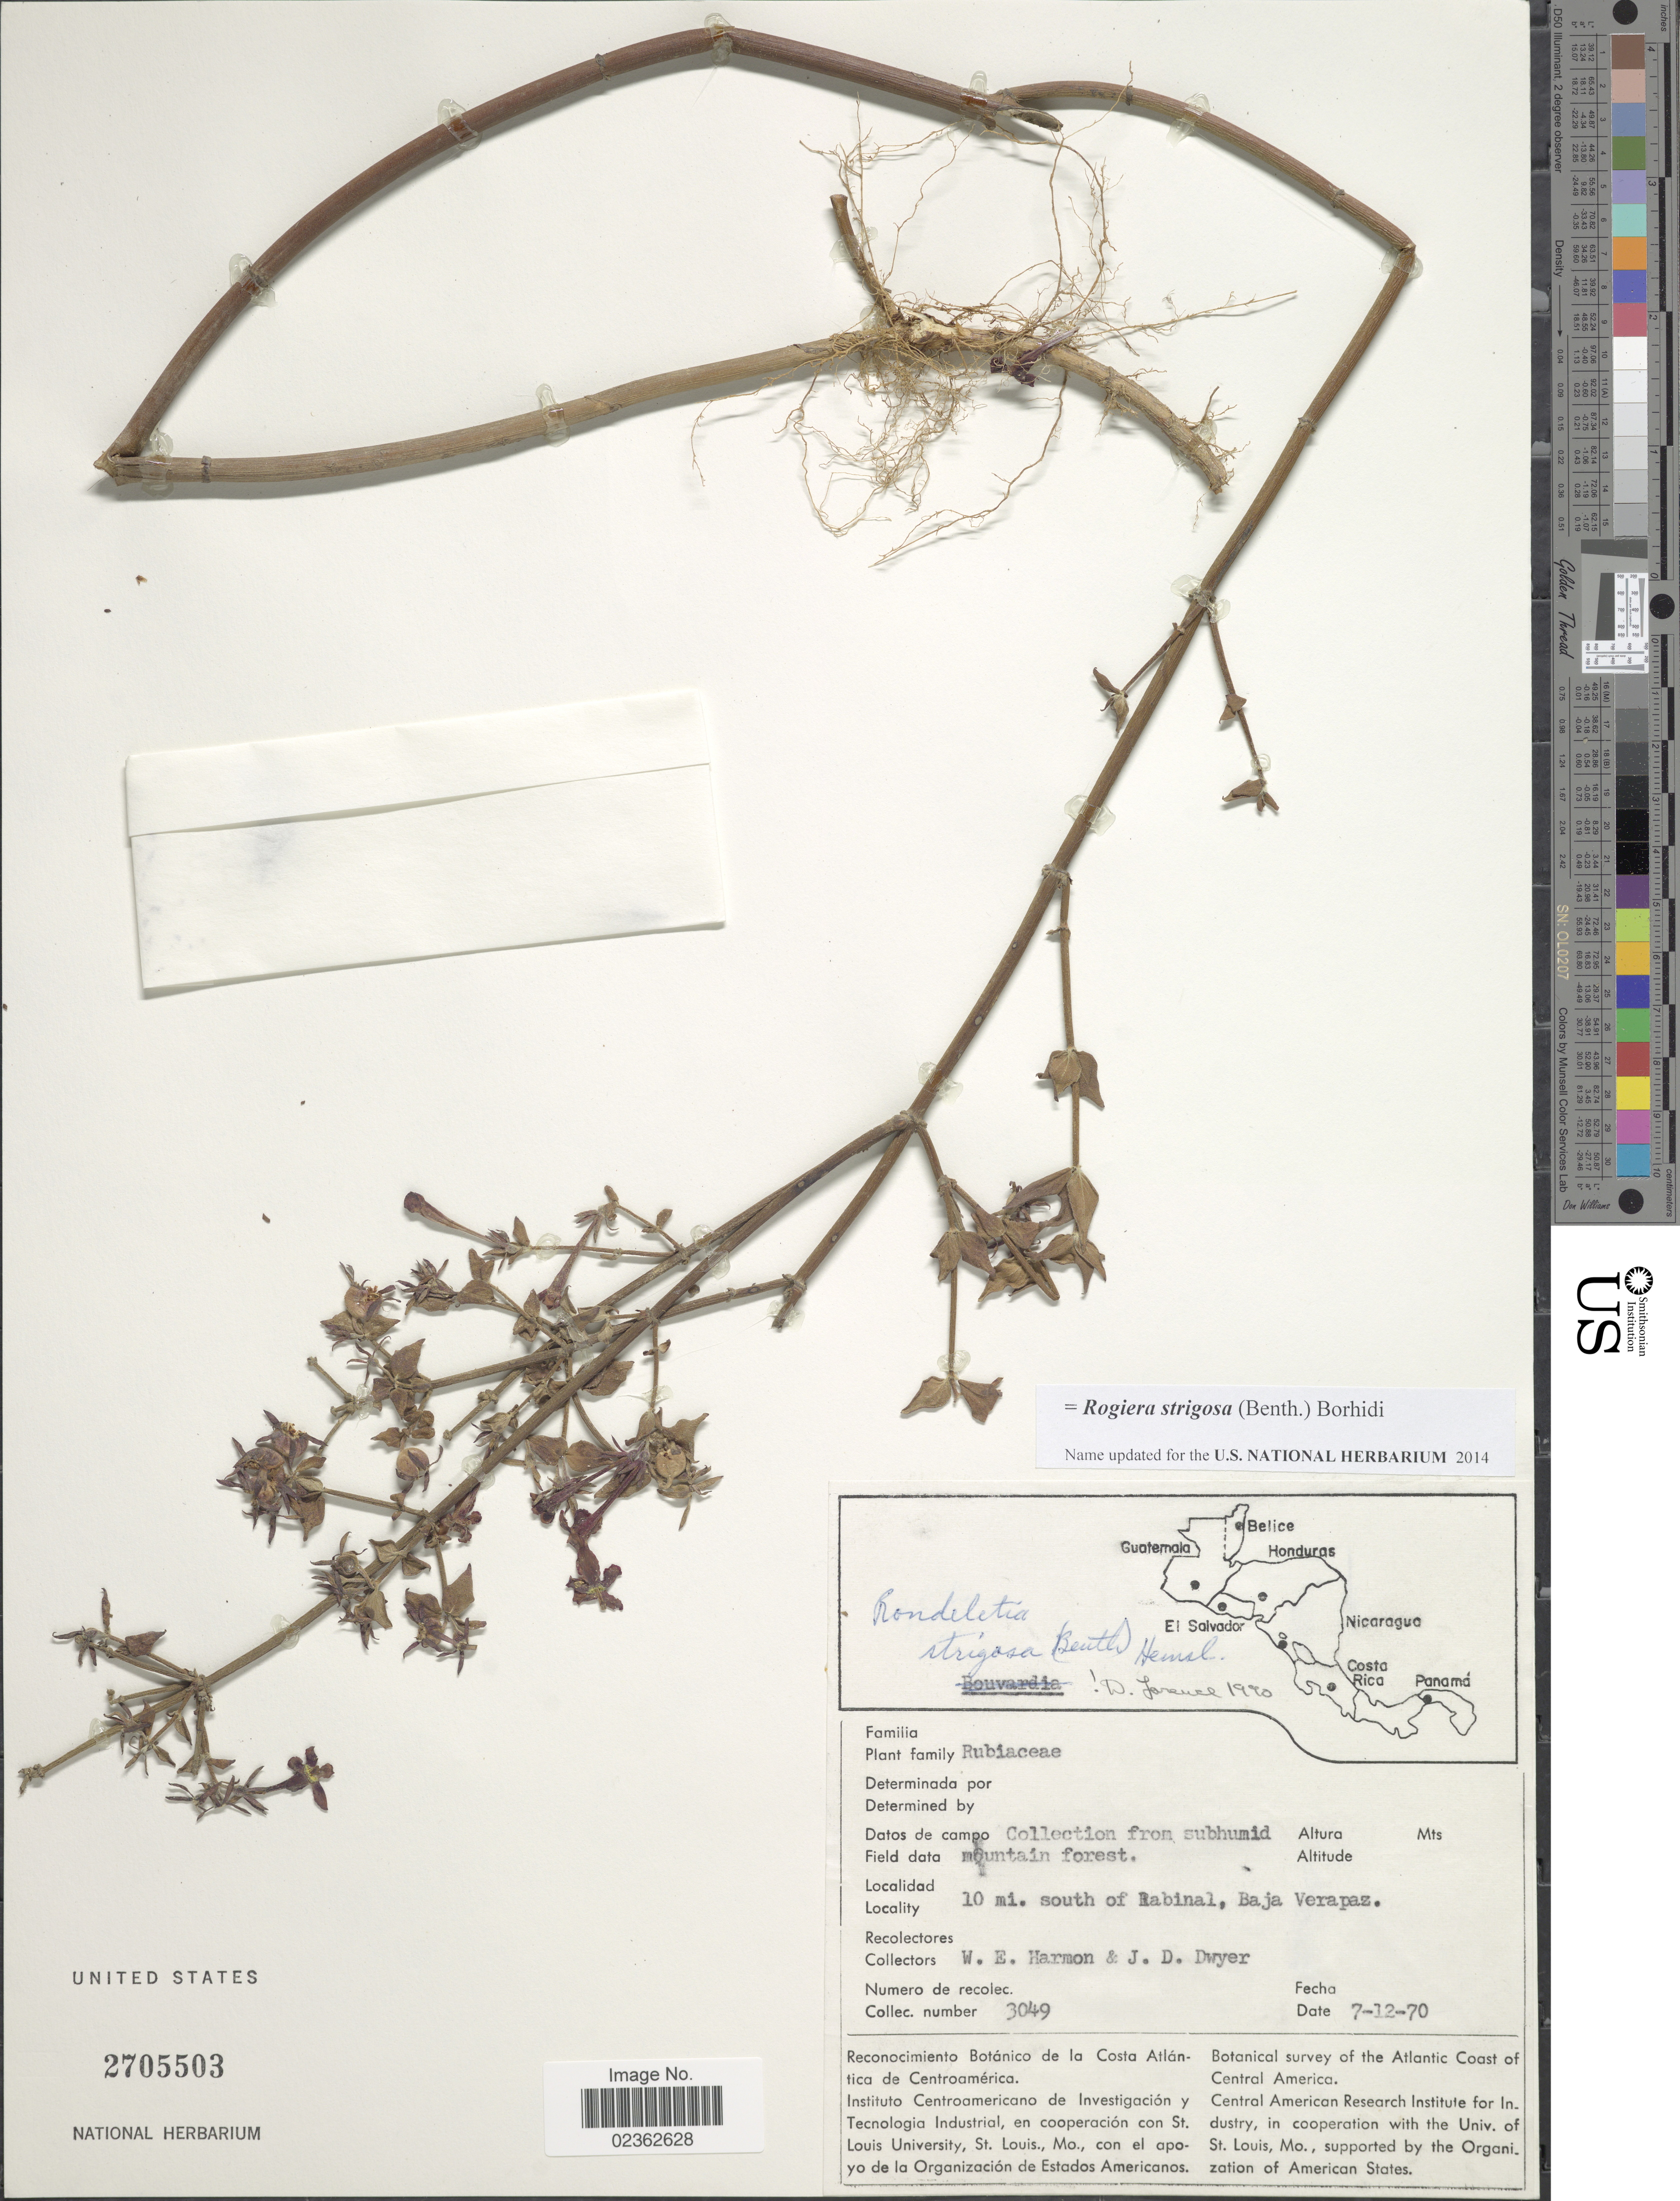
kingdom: Plantae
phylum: Tracheophyta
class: Magnoliopsida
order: Gentianales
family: Rubiaceae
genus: Rogiera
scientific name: Rogiera strigosa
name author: (Benth.) Borhidi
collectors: W. E. Harmon & J. D. Dwyer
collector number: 3049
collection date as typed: Transcribed d/m/y: 7/12/70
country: Guatemala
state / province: Baja Verapaz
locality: Subhumid mountain forest, 10 mi. south of Rabinal.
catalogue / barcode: US 2705503